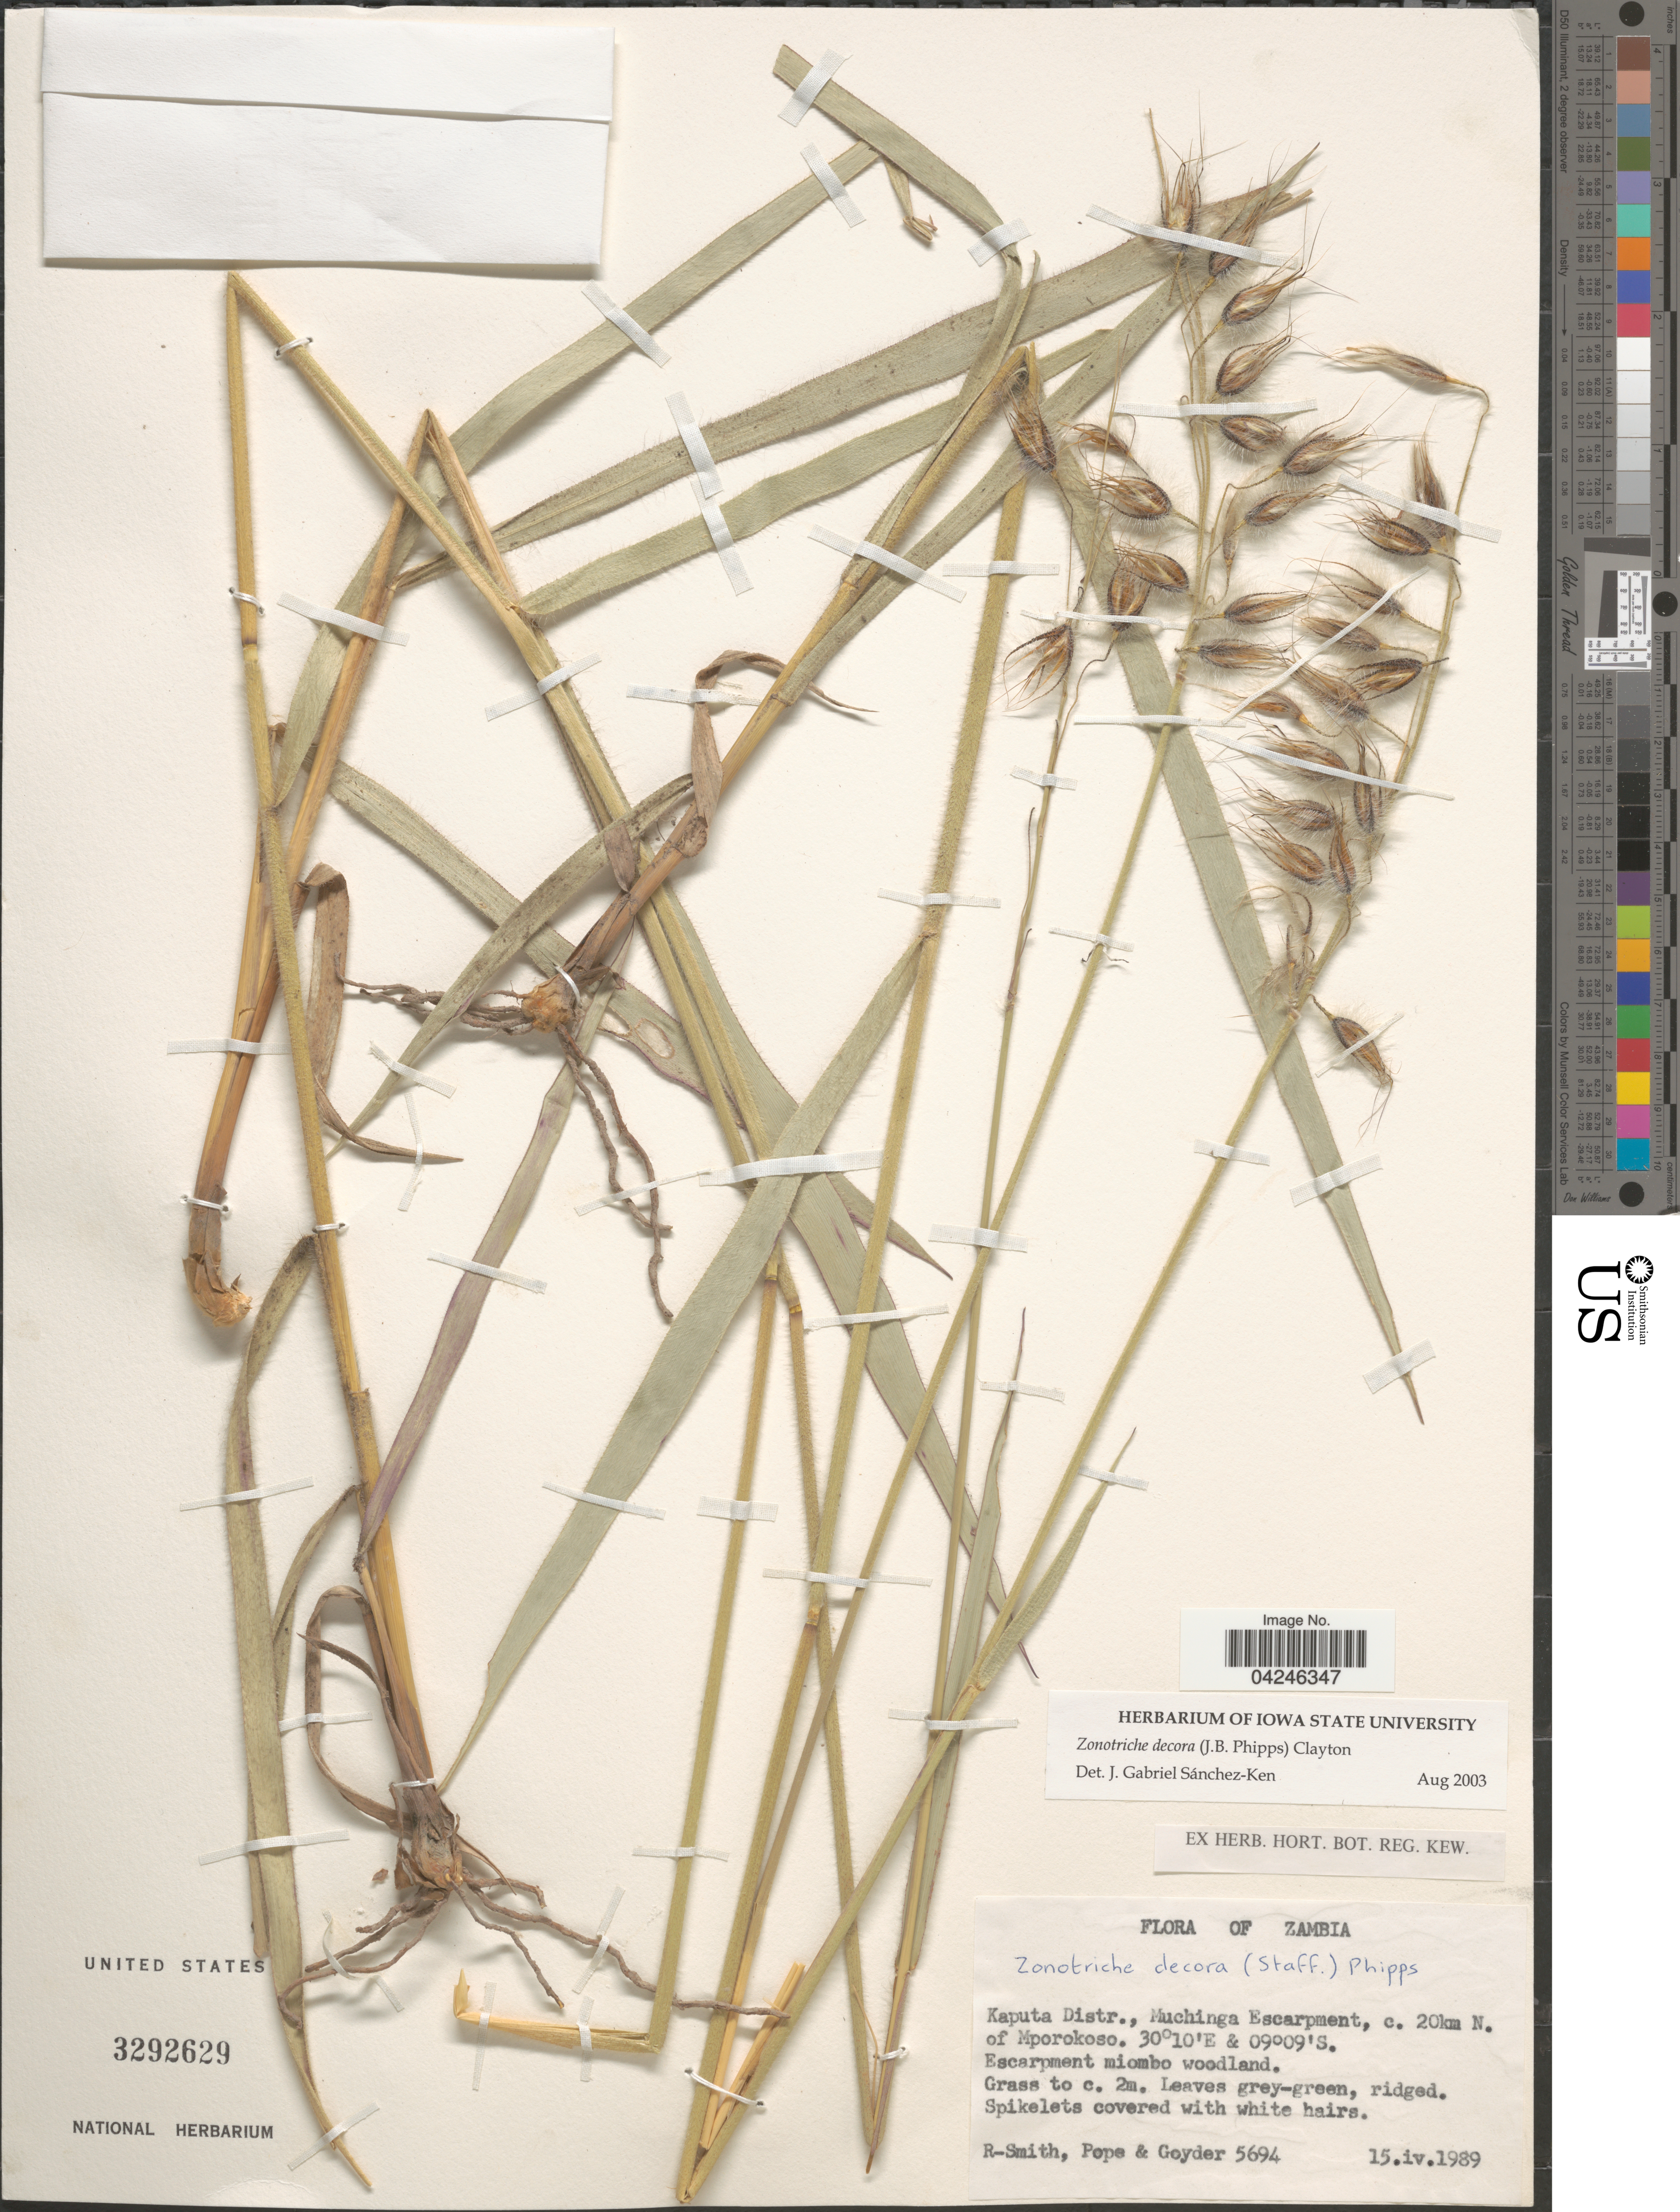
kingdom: Plantae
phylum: Tracheophyta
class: Liliopsida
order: Poales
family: Poaceae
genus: Zonotriche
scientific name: Zonotriche decora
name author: (Stapf) J.B. Phipps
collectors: R. Smith, Pope & Goyder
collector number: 5694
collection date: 1989-04-15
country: Zambia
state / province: Muchinga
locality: Kaputa Distr., Muchinga Escarpment, c. 20km N. of Mporokoso.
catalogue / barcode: US 3292629